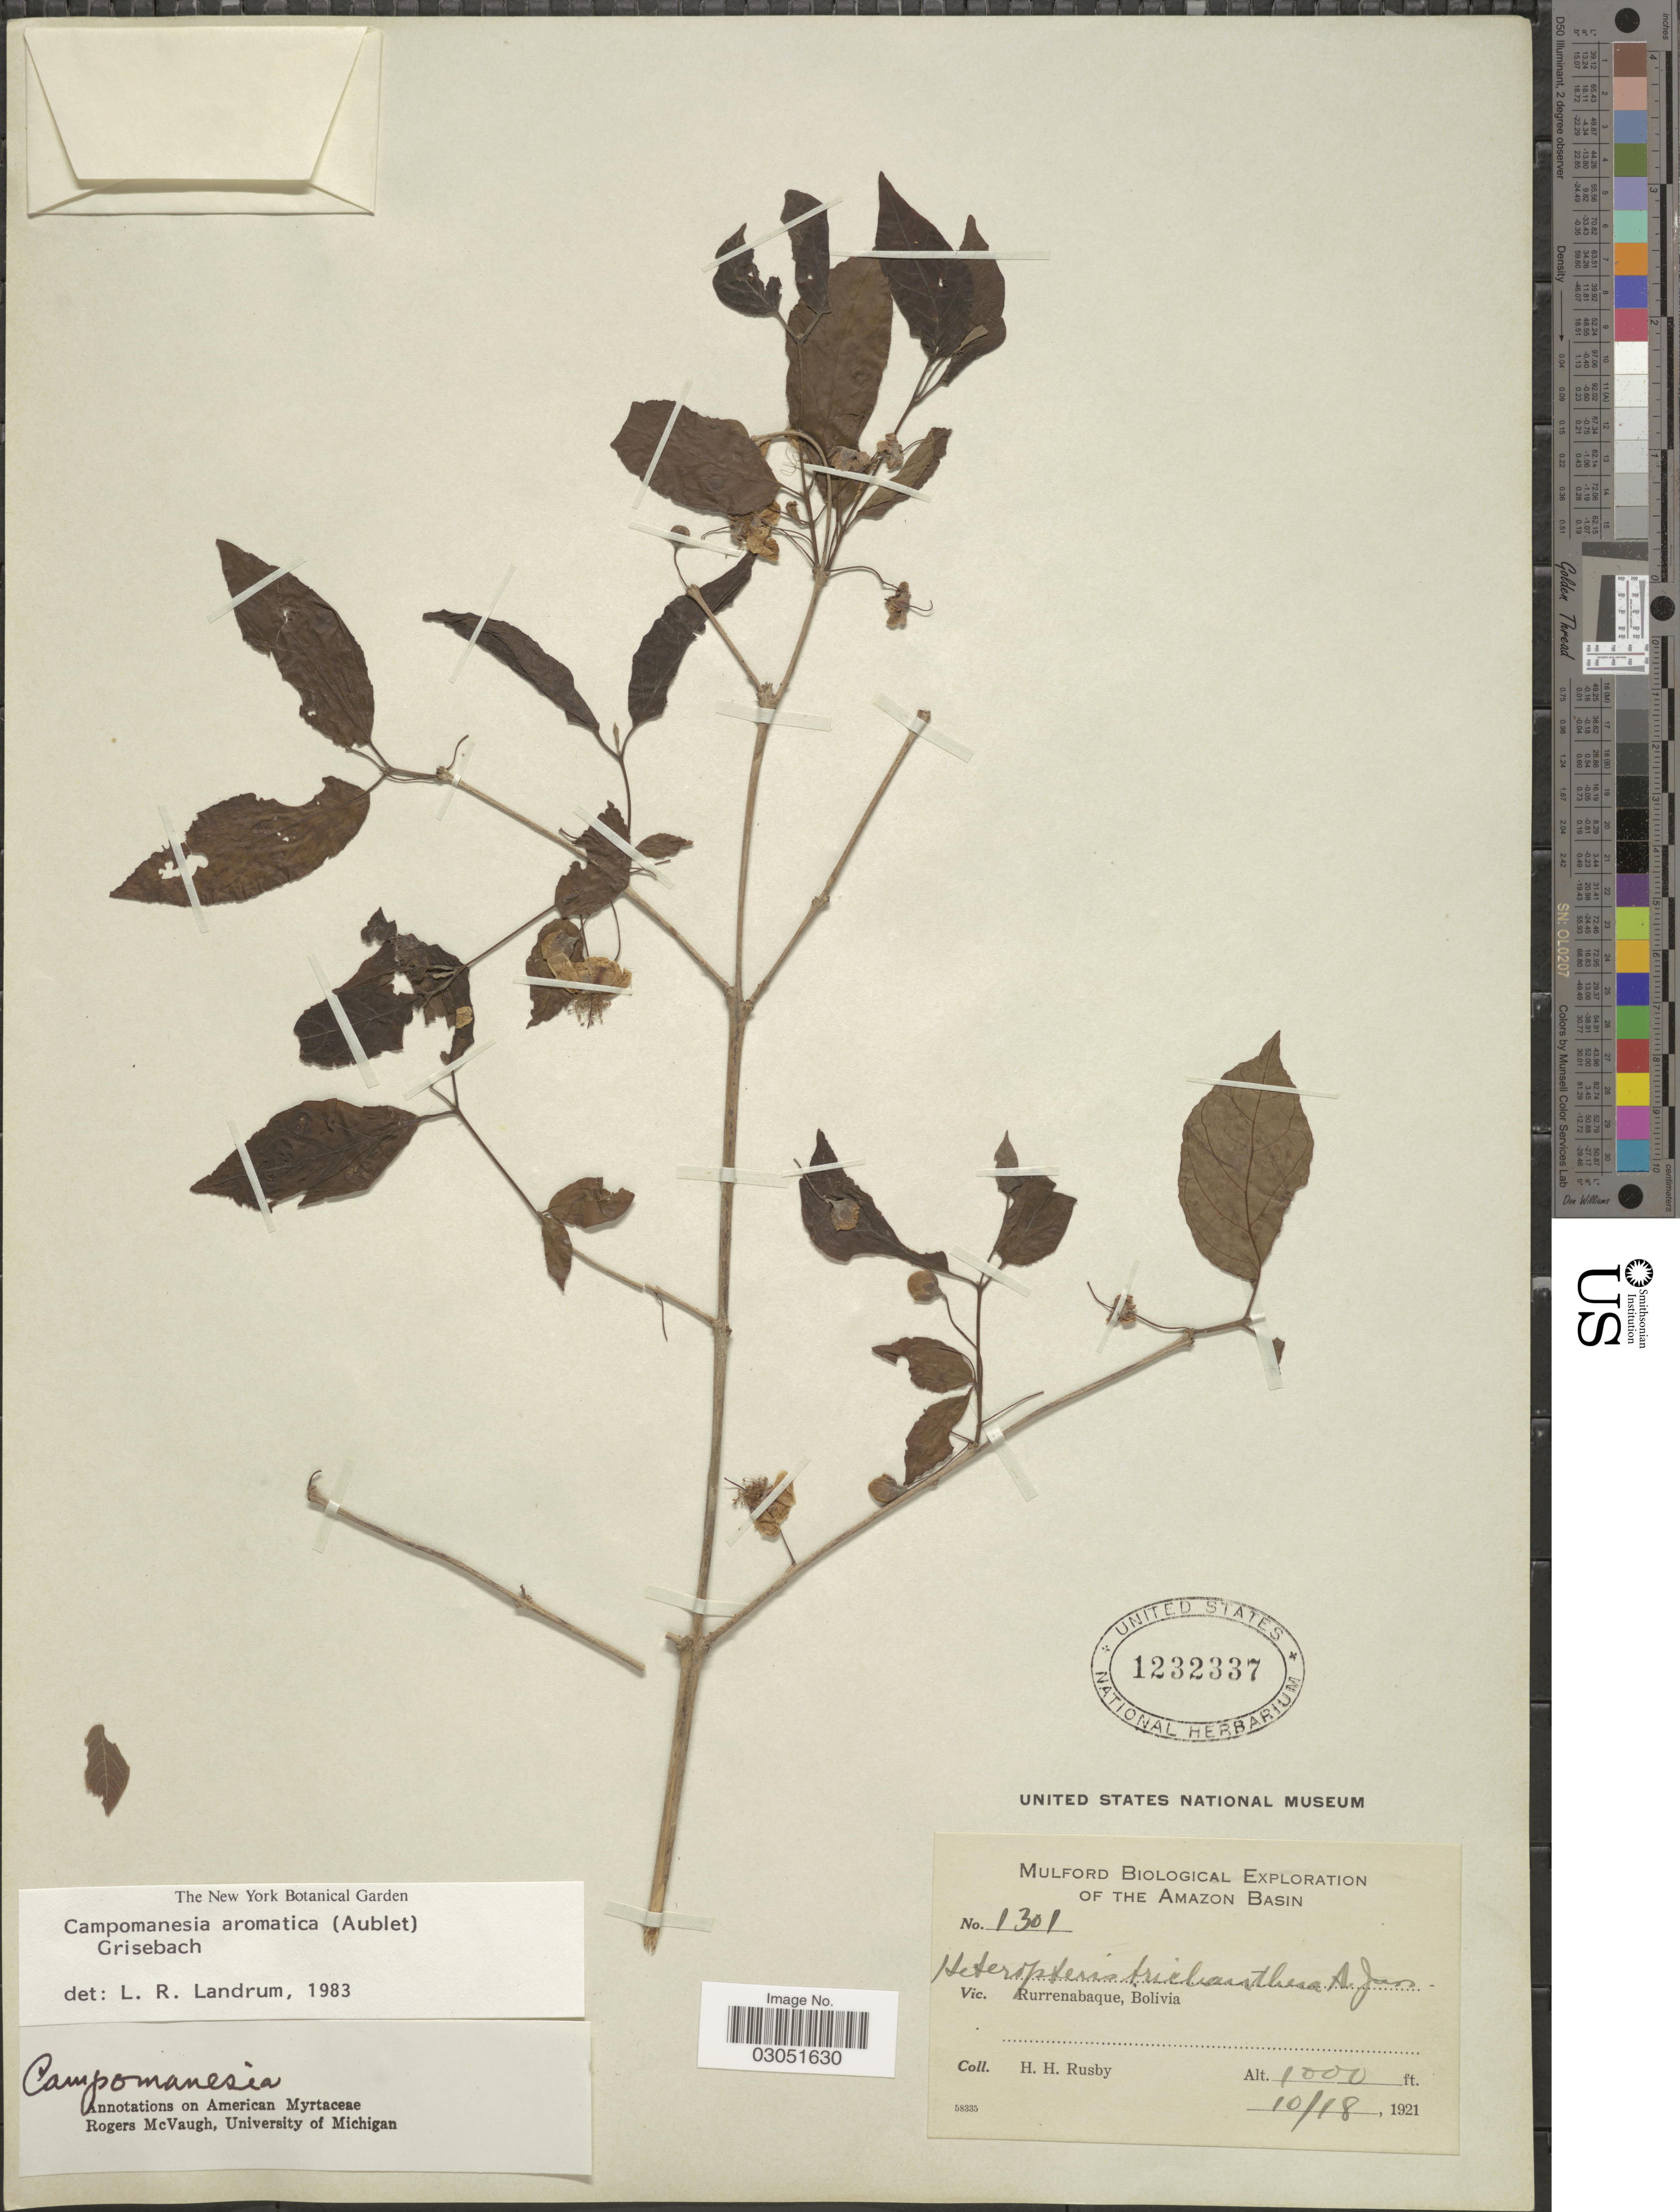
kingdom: Plantae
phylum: Tracheophyta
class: Magnoliopsida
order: Myrtales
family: Myrtaceae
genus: Campomanesia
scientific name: Campomanesia sp.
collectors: H. H. Rusby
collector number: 1301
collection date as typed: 10/18, 1921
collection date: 1921-10-18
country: Bolivia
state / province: Beni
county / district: José Ballivián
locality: Rurrenabaque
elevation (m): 305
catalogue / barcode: US 1232337